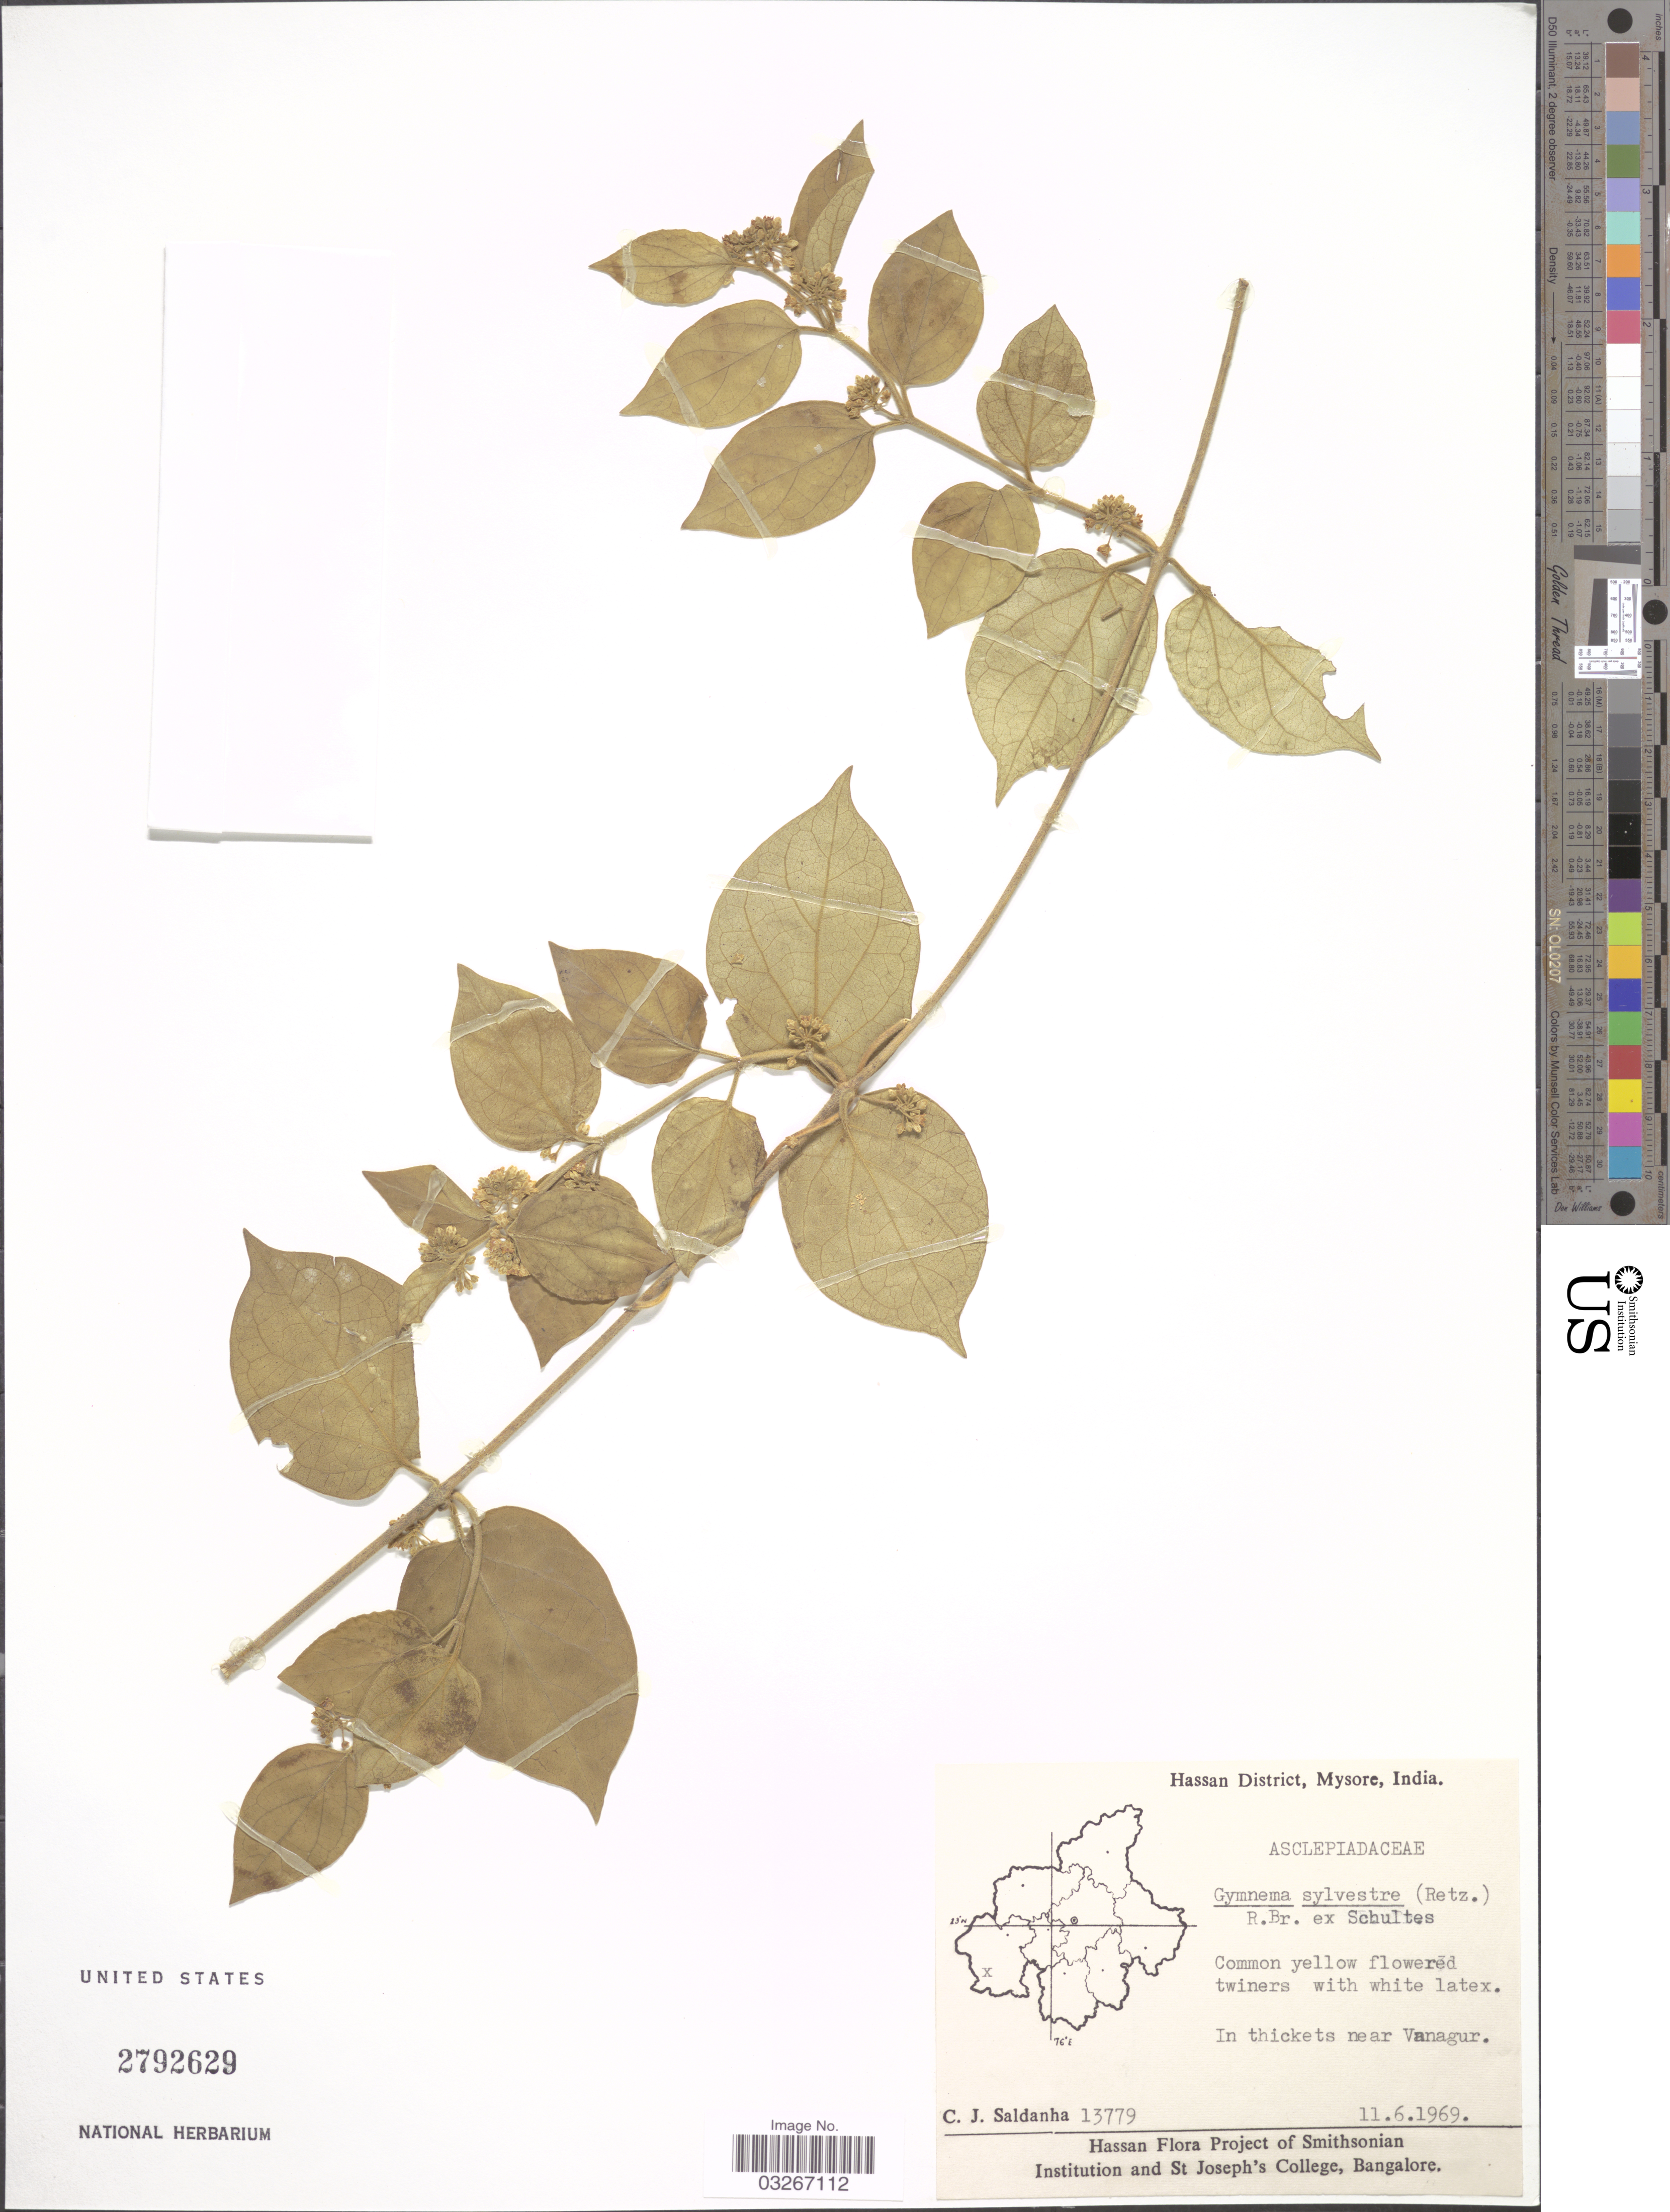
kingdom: Plantae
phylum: Tracheophyta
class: Magnoliopsida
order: Gentianales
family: Apocynaceae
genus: Gymnema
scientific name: Gymnema sylvestre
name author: (Retz.) R. Br. ex Schult. in Roem. & Schult.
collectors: C. J. Saldanha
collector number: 13779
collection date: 1969-06-11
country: India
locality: Hassan District, Mysore. Near Vanagur.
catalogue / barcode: US 2792629